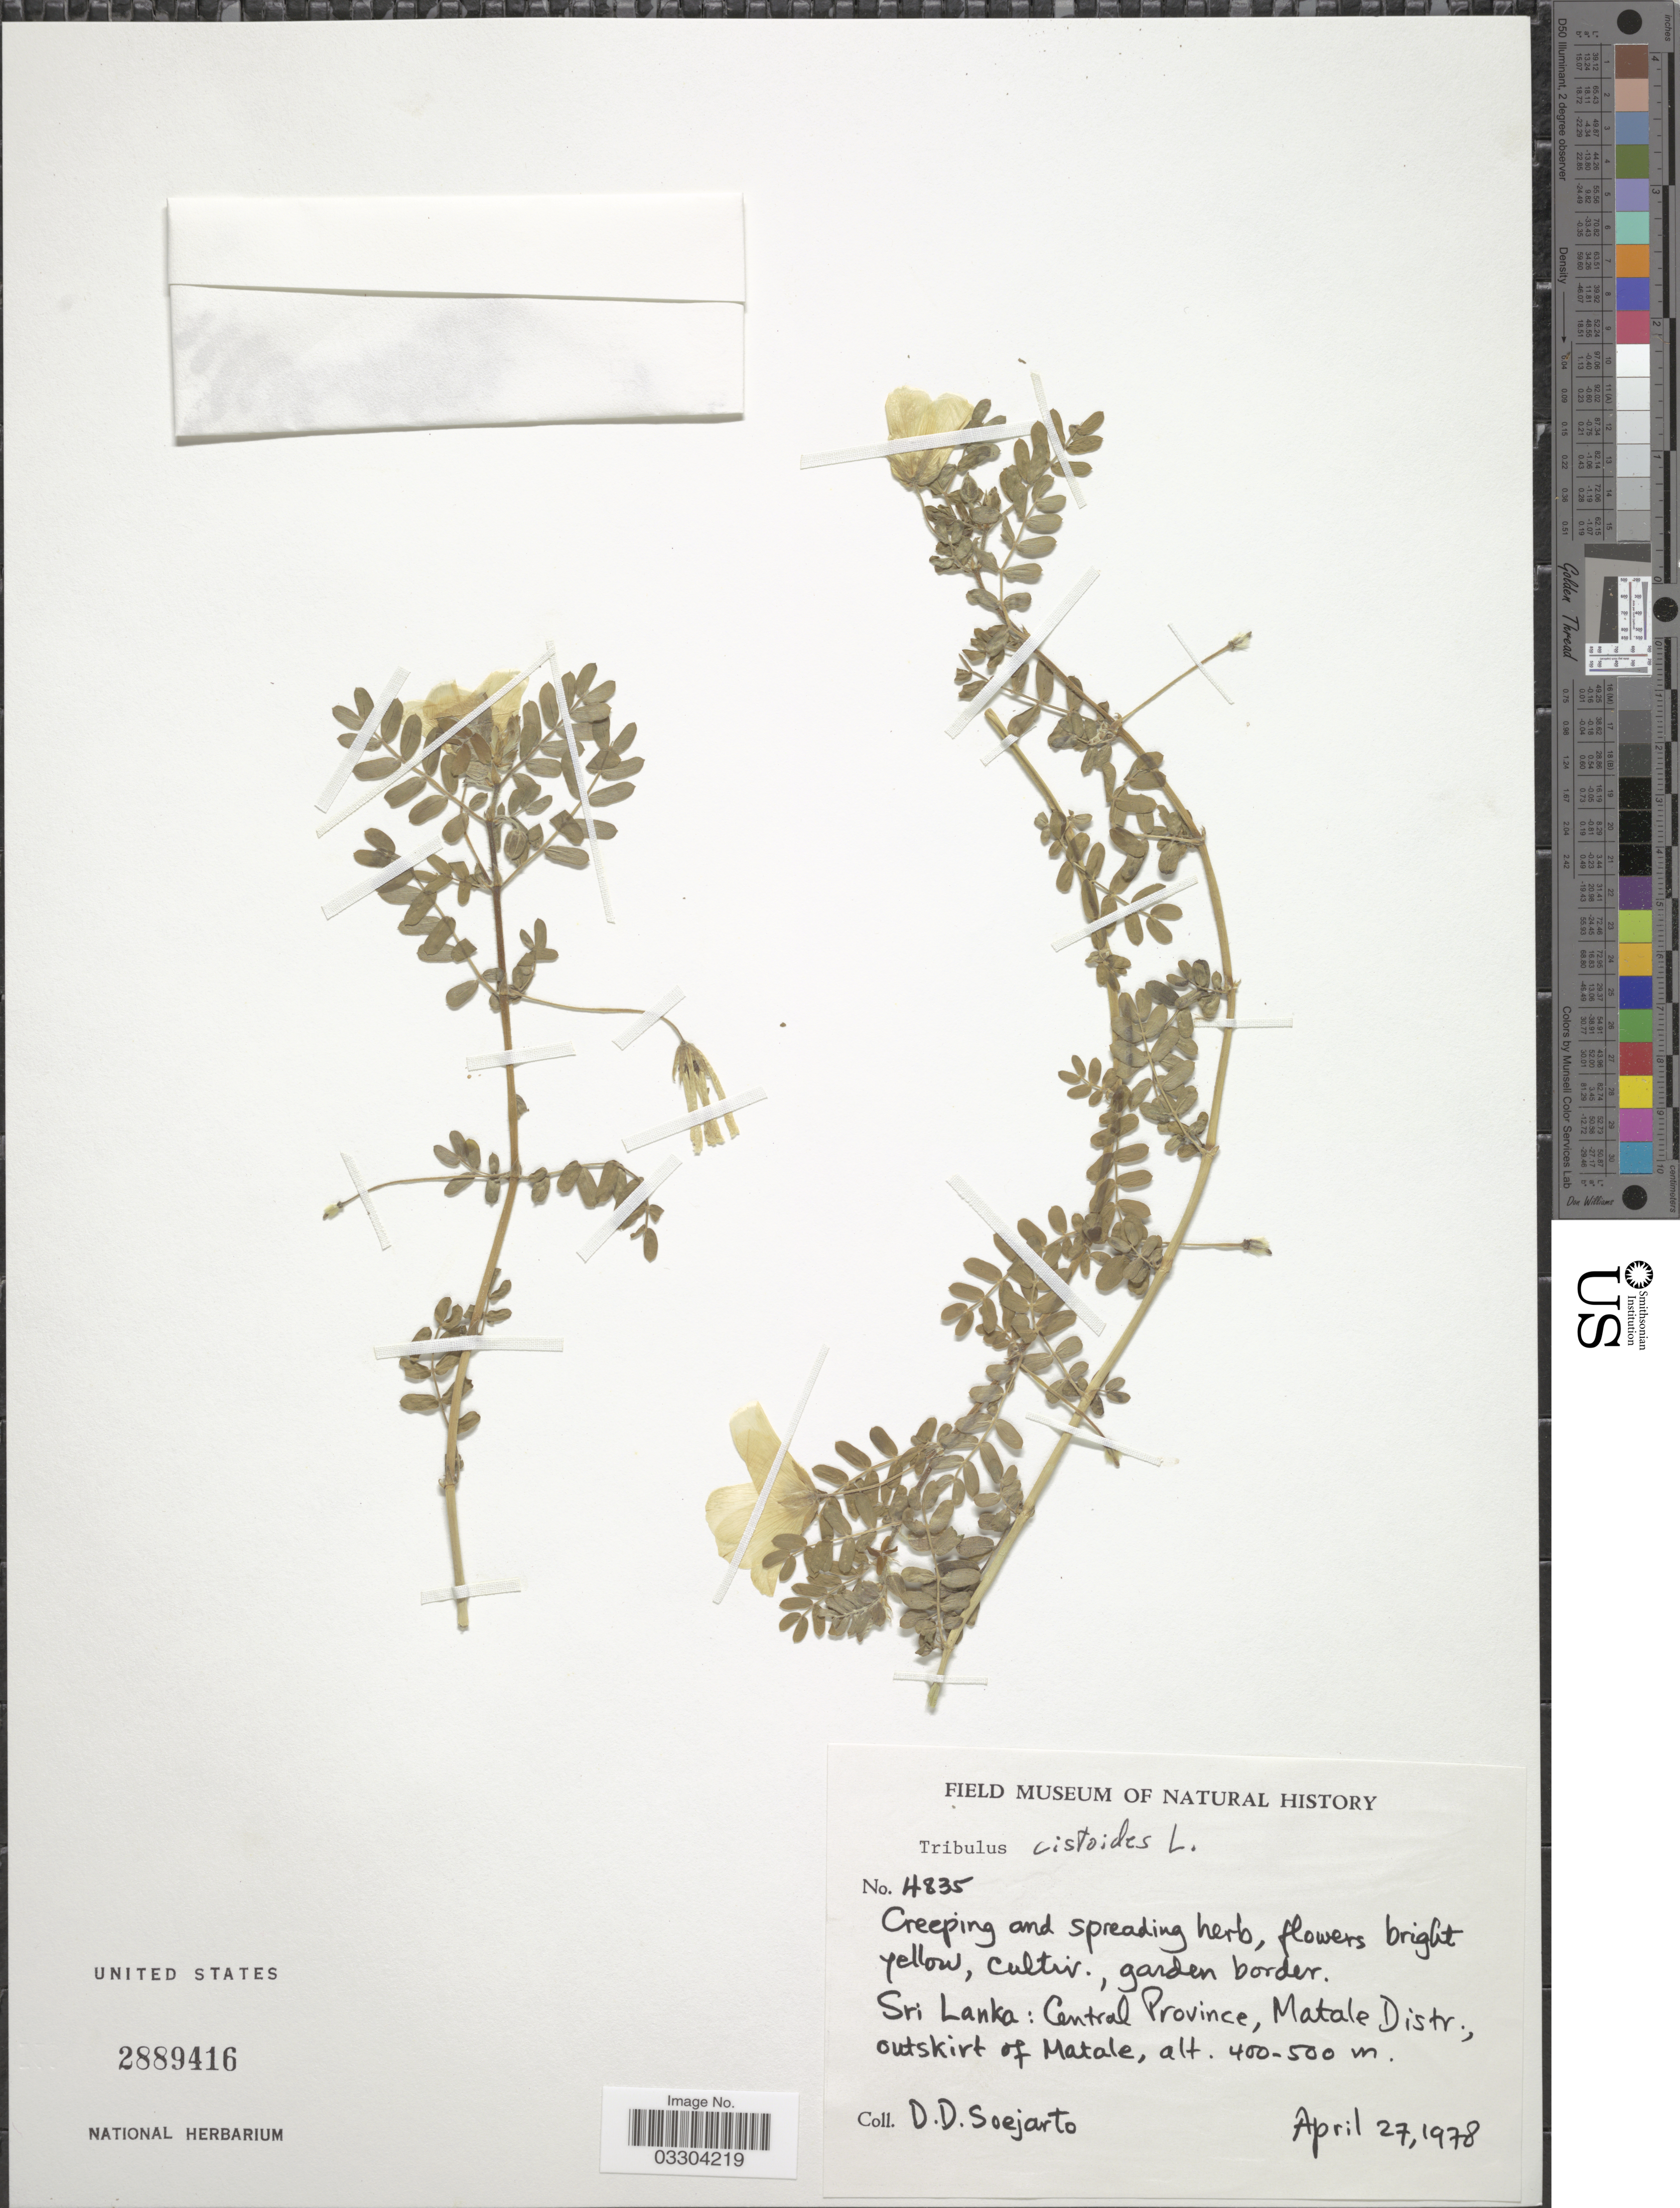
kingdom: Plantae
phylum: Tracheophyta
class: Magnoliopsida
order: Zygophyllales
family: Zygophyllaceae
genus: Tribulus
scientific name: Tribulus cistoides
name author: L.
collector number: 4835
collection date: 1978-04-27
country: Sri Lanka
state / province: Central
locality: Matale Distr., outskirt of Matale.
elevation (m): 400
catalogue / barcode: US 2889416